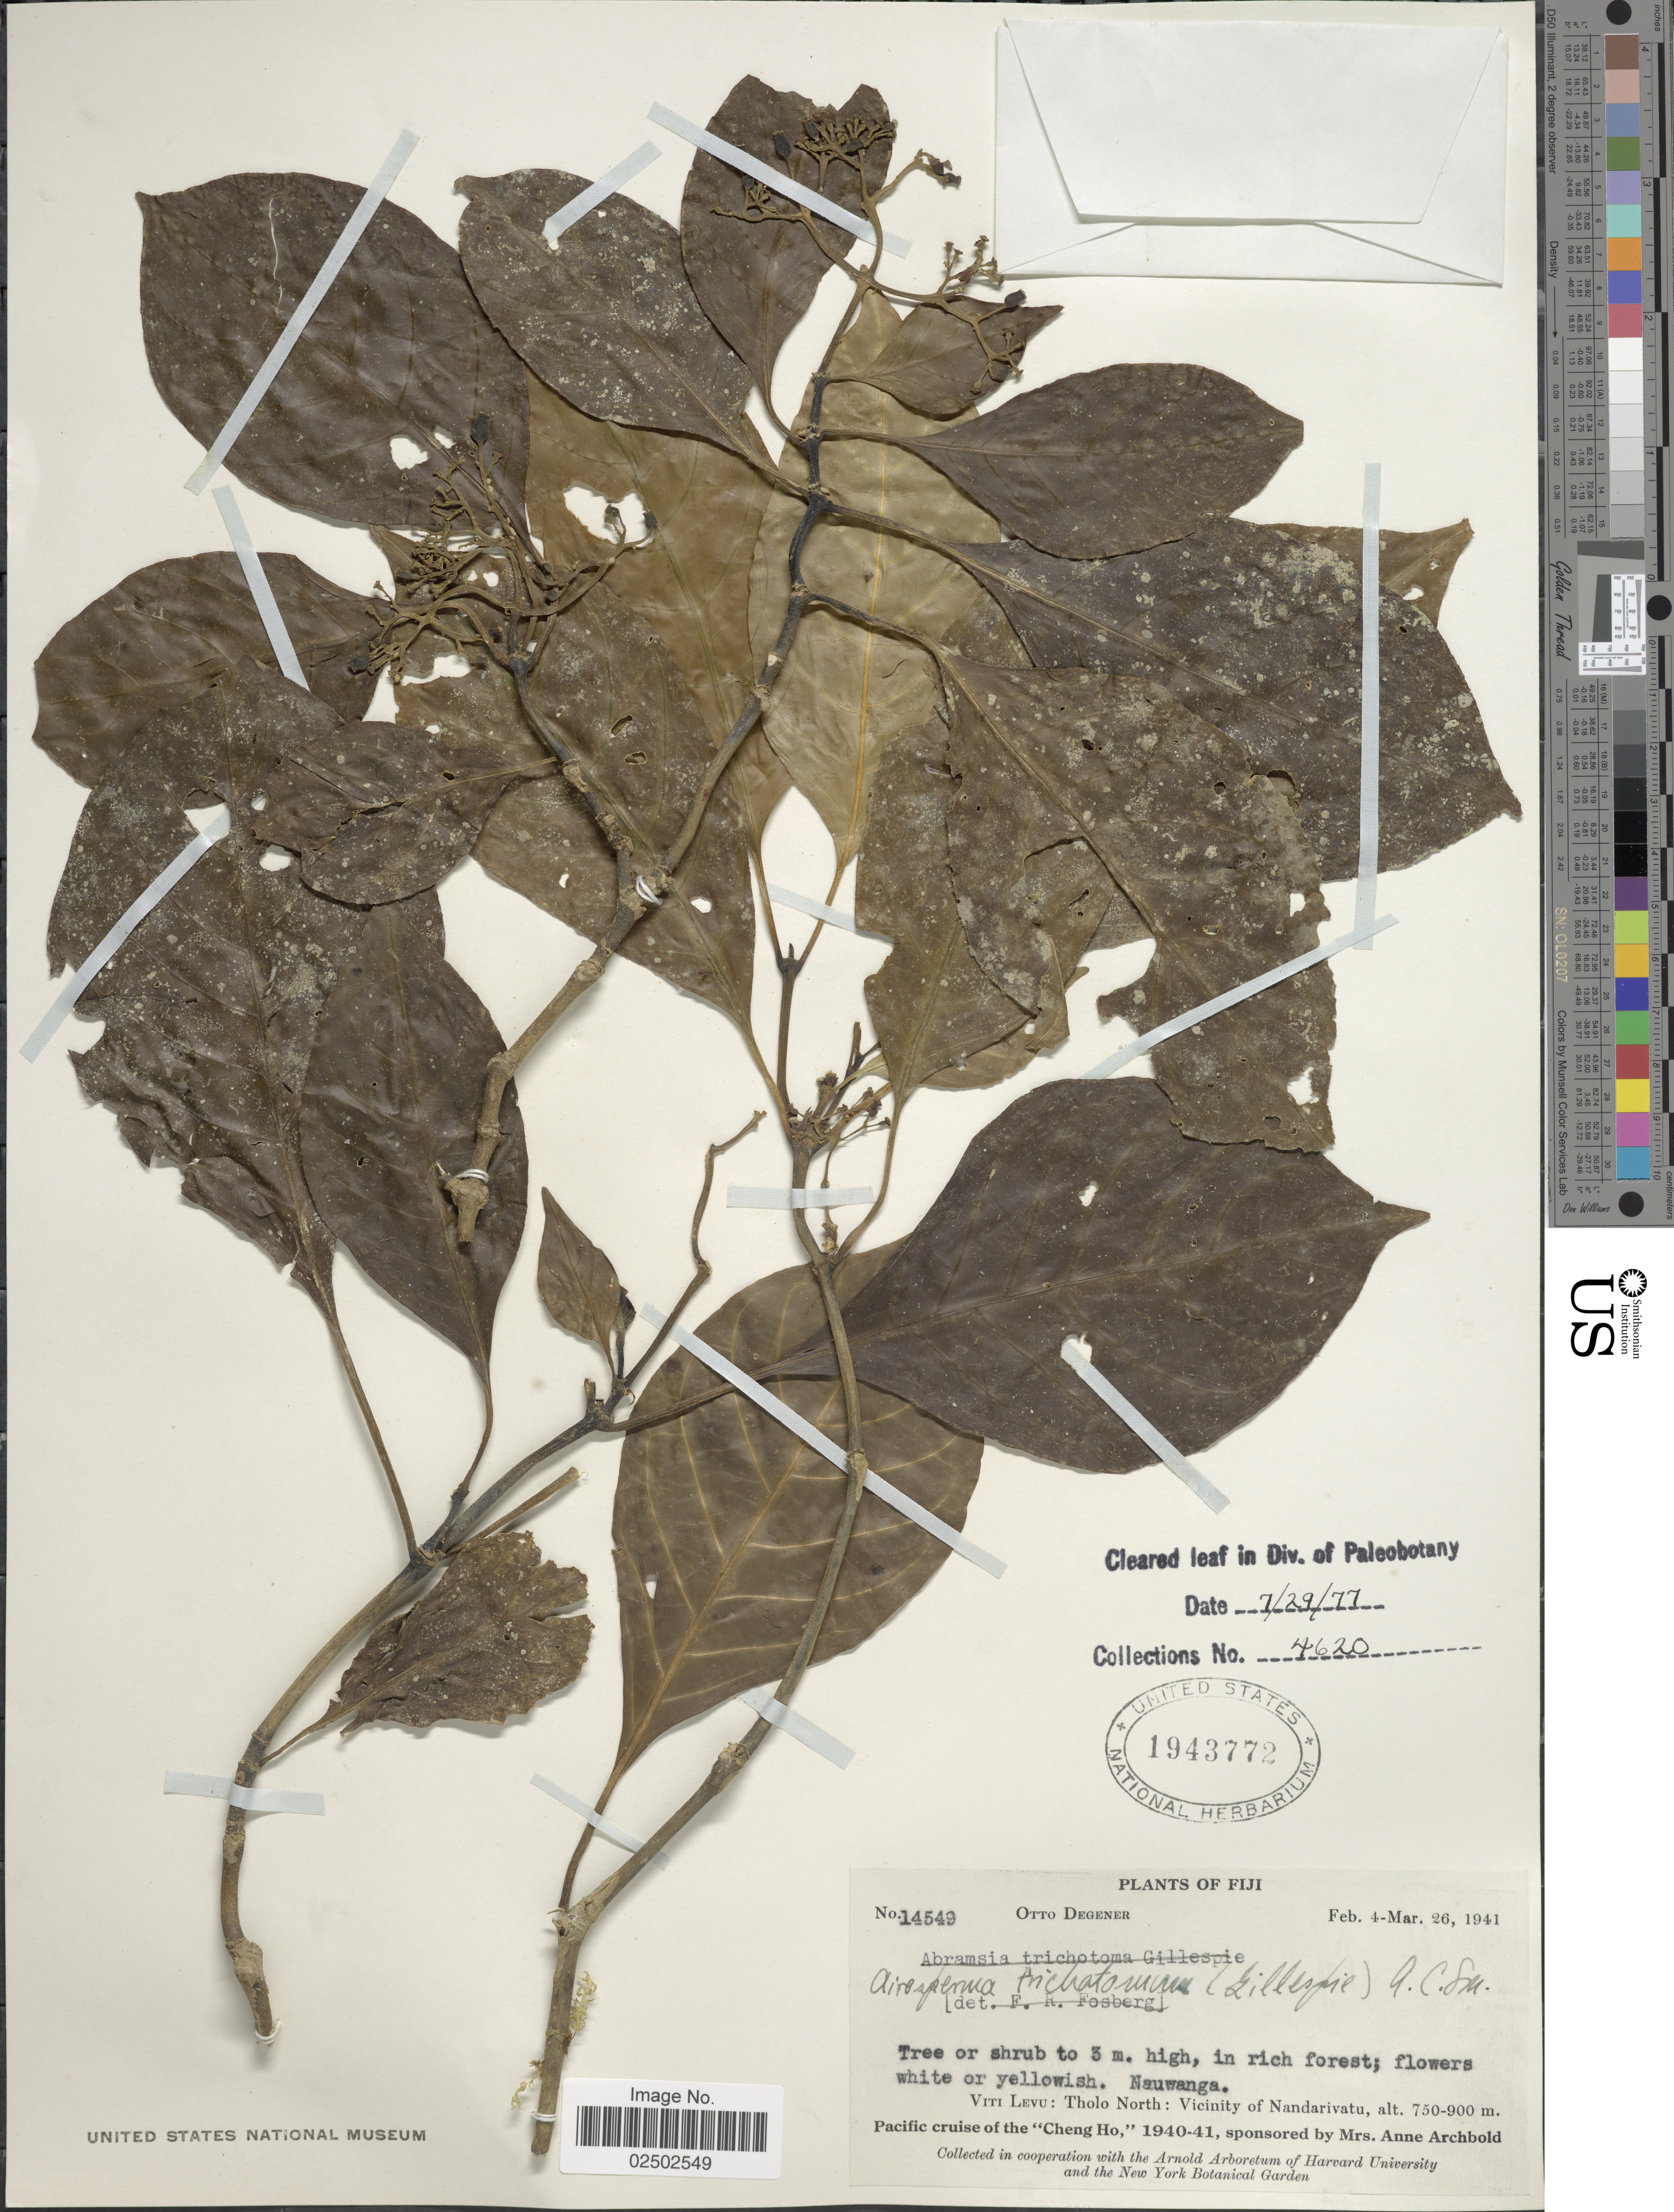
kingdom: Plantae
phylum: Tracheophyta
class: Magnoliopsida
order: Gentianales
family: Rubiaceae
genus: Airosperma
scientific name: Airosperma trichotomum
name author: (Gillespie) A.C. Sm.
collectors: O. Degener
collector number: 14549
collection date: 1941-02-04/1941-03-26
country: Fiji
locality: Nauwanga. Viti Levu: Tholo North: vicinity of Nandarivatu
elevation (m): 750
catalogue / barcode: US 1943772